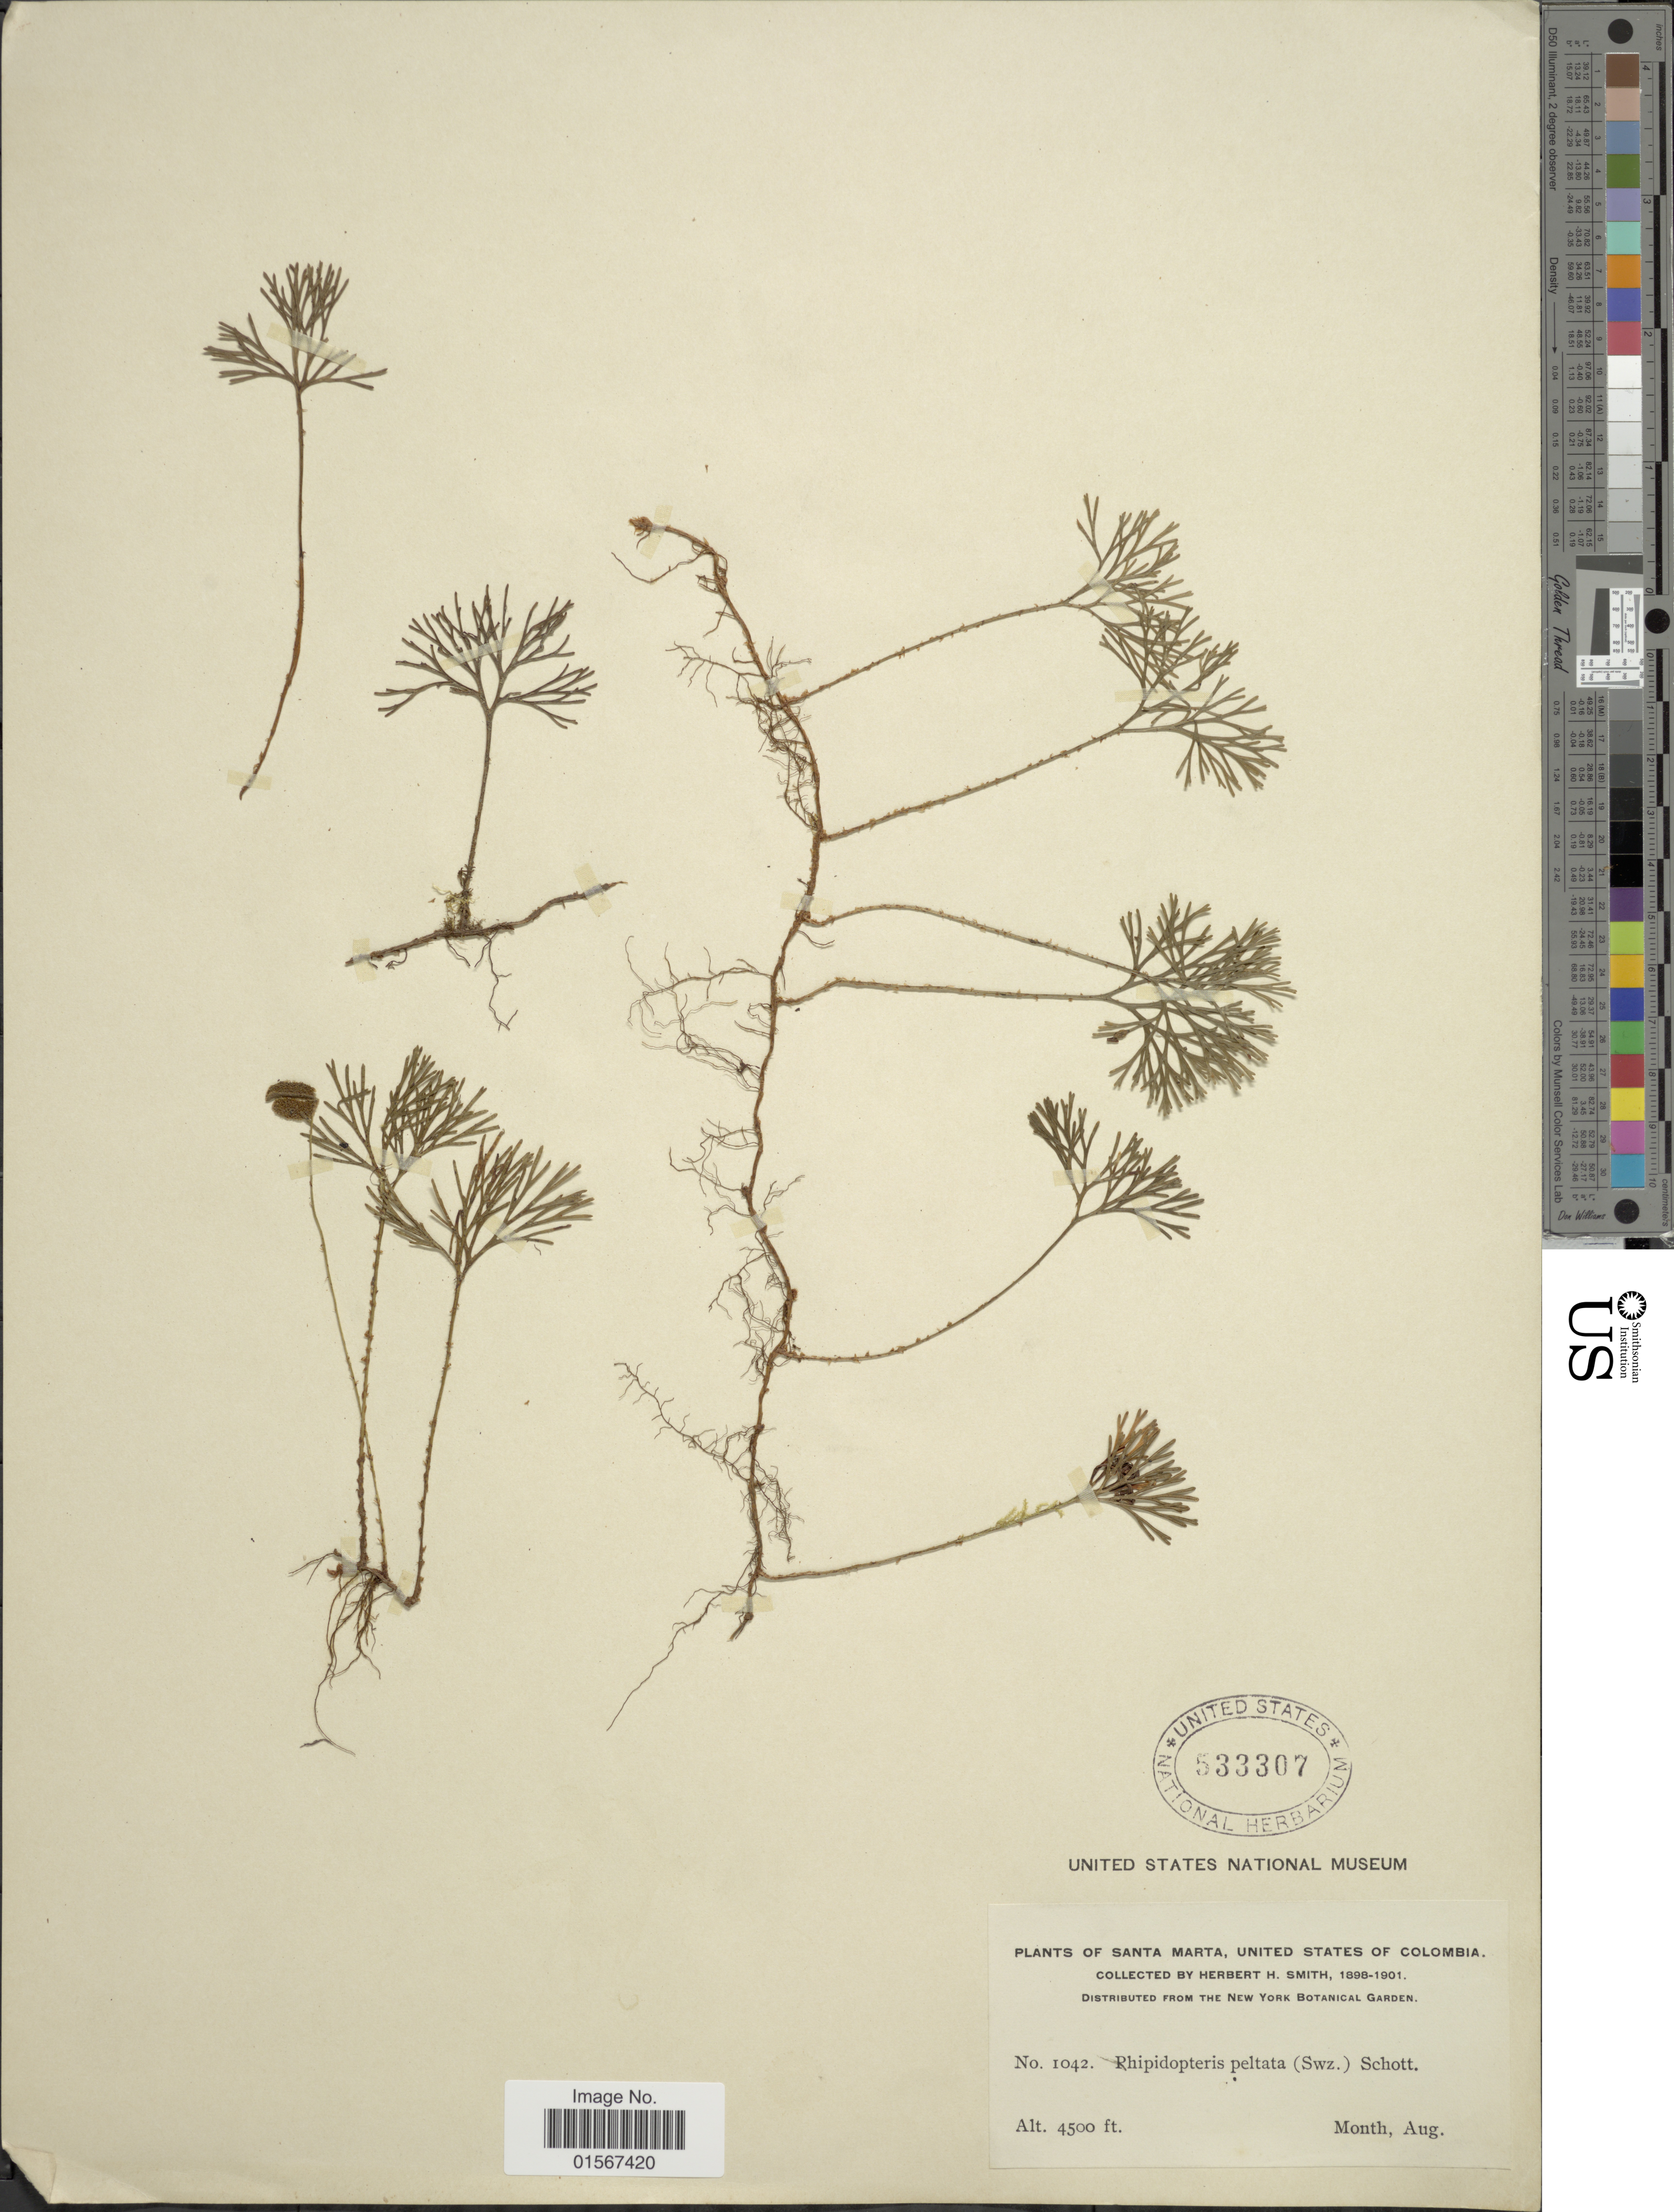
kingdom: Plantae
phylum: Tracheophyta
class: Polypodiopsida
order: Polypodiales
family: Dryopteridaceae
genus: Elaphoglossum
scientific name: Elaphoglossum peltatum f. peltatum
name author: (Sw.) Urb.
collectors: Herbert H. Smith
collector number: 1042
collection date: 1898-08/1901-08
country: Colombia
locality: Santa Marta, United States of Colombia.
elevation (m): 1372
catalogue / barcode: US 533307